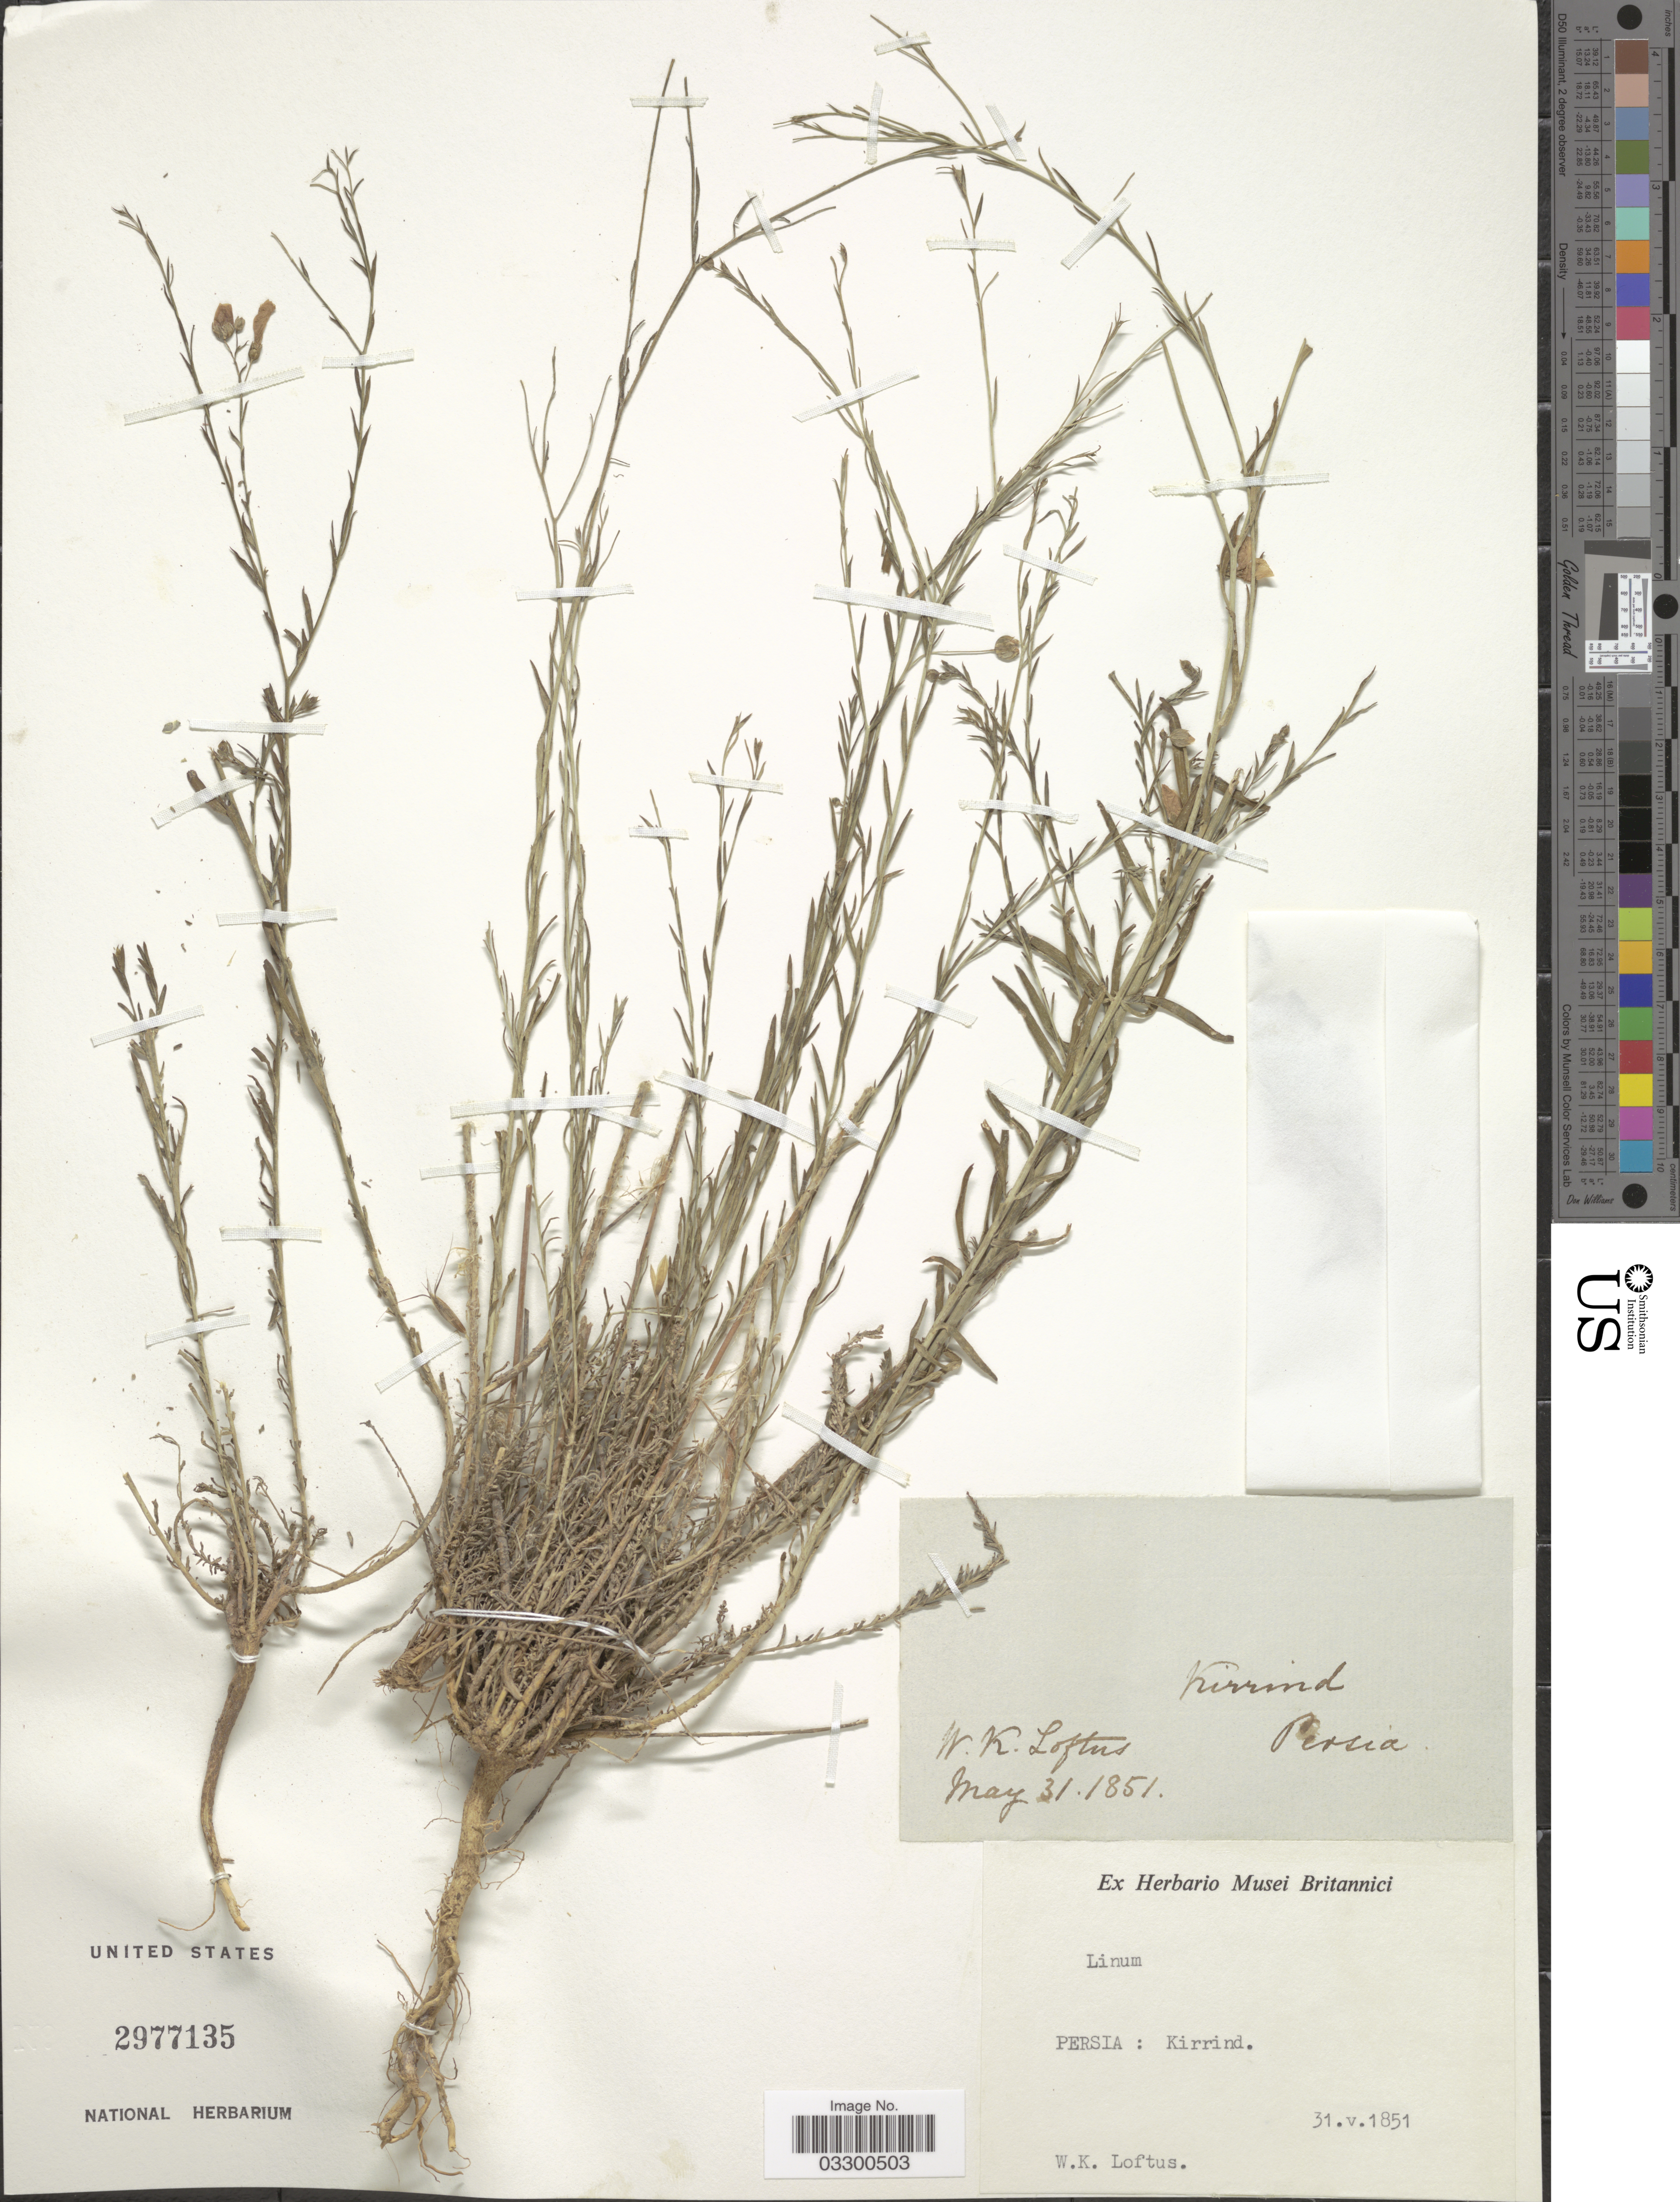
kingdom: Plantae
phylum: Tracheophyta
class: Magnoliopsida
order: Malpighiales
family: Linaceae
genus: Linum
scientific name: Linum sp.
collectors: W. Loftus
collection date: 1851-05-31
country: Iran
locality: Persia: Kirrind.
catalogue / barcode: US 2977135